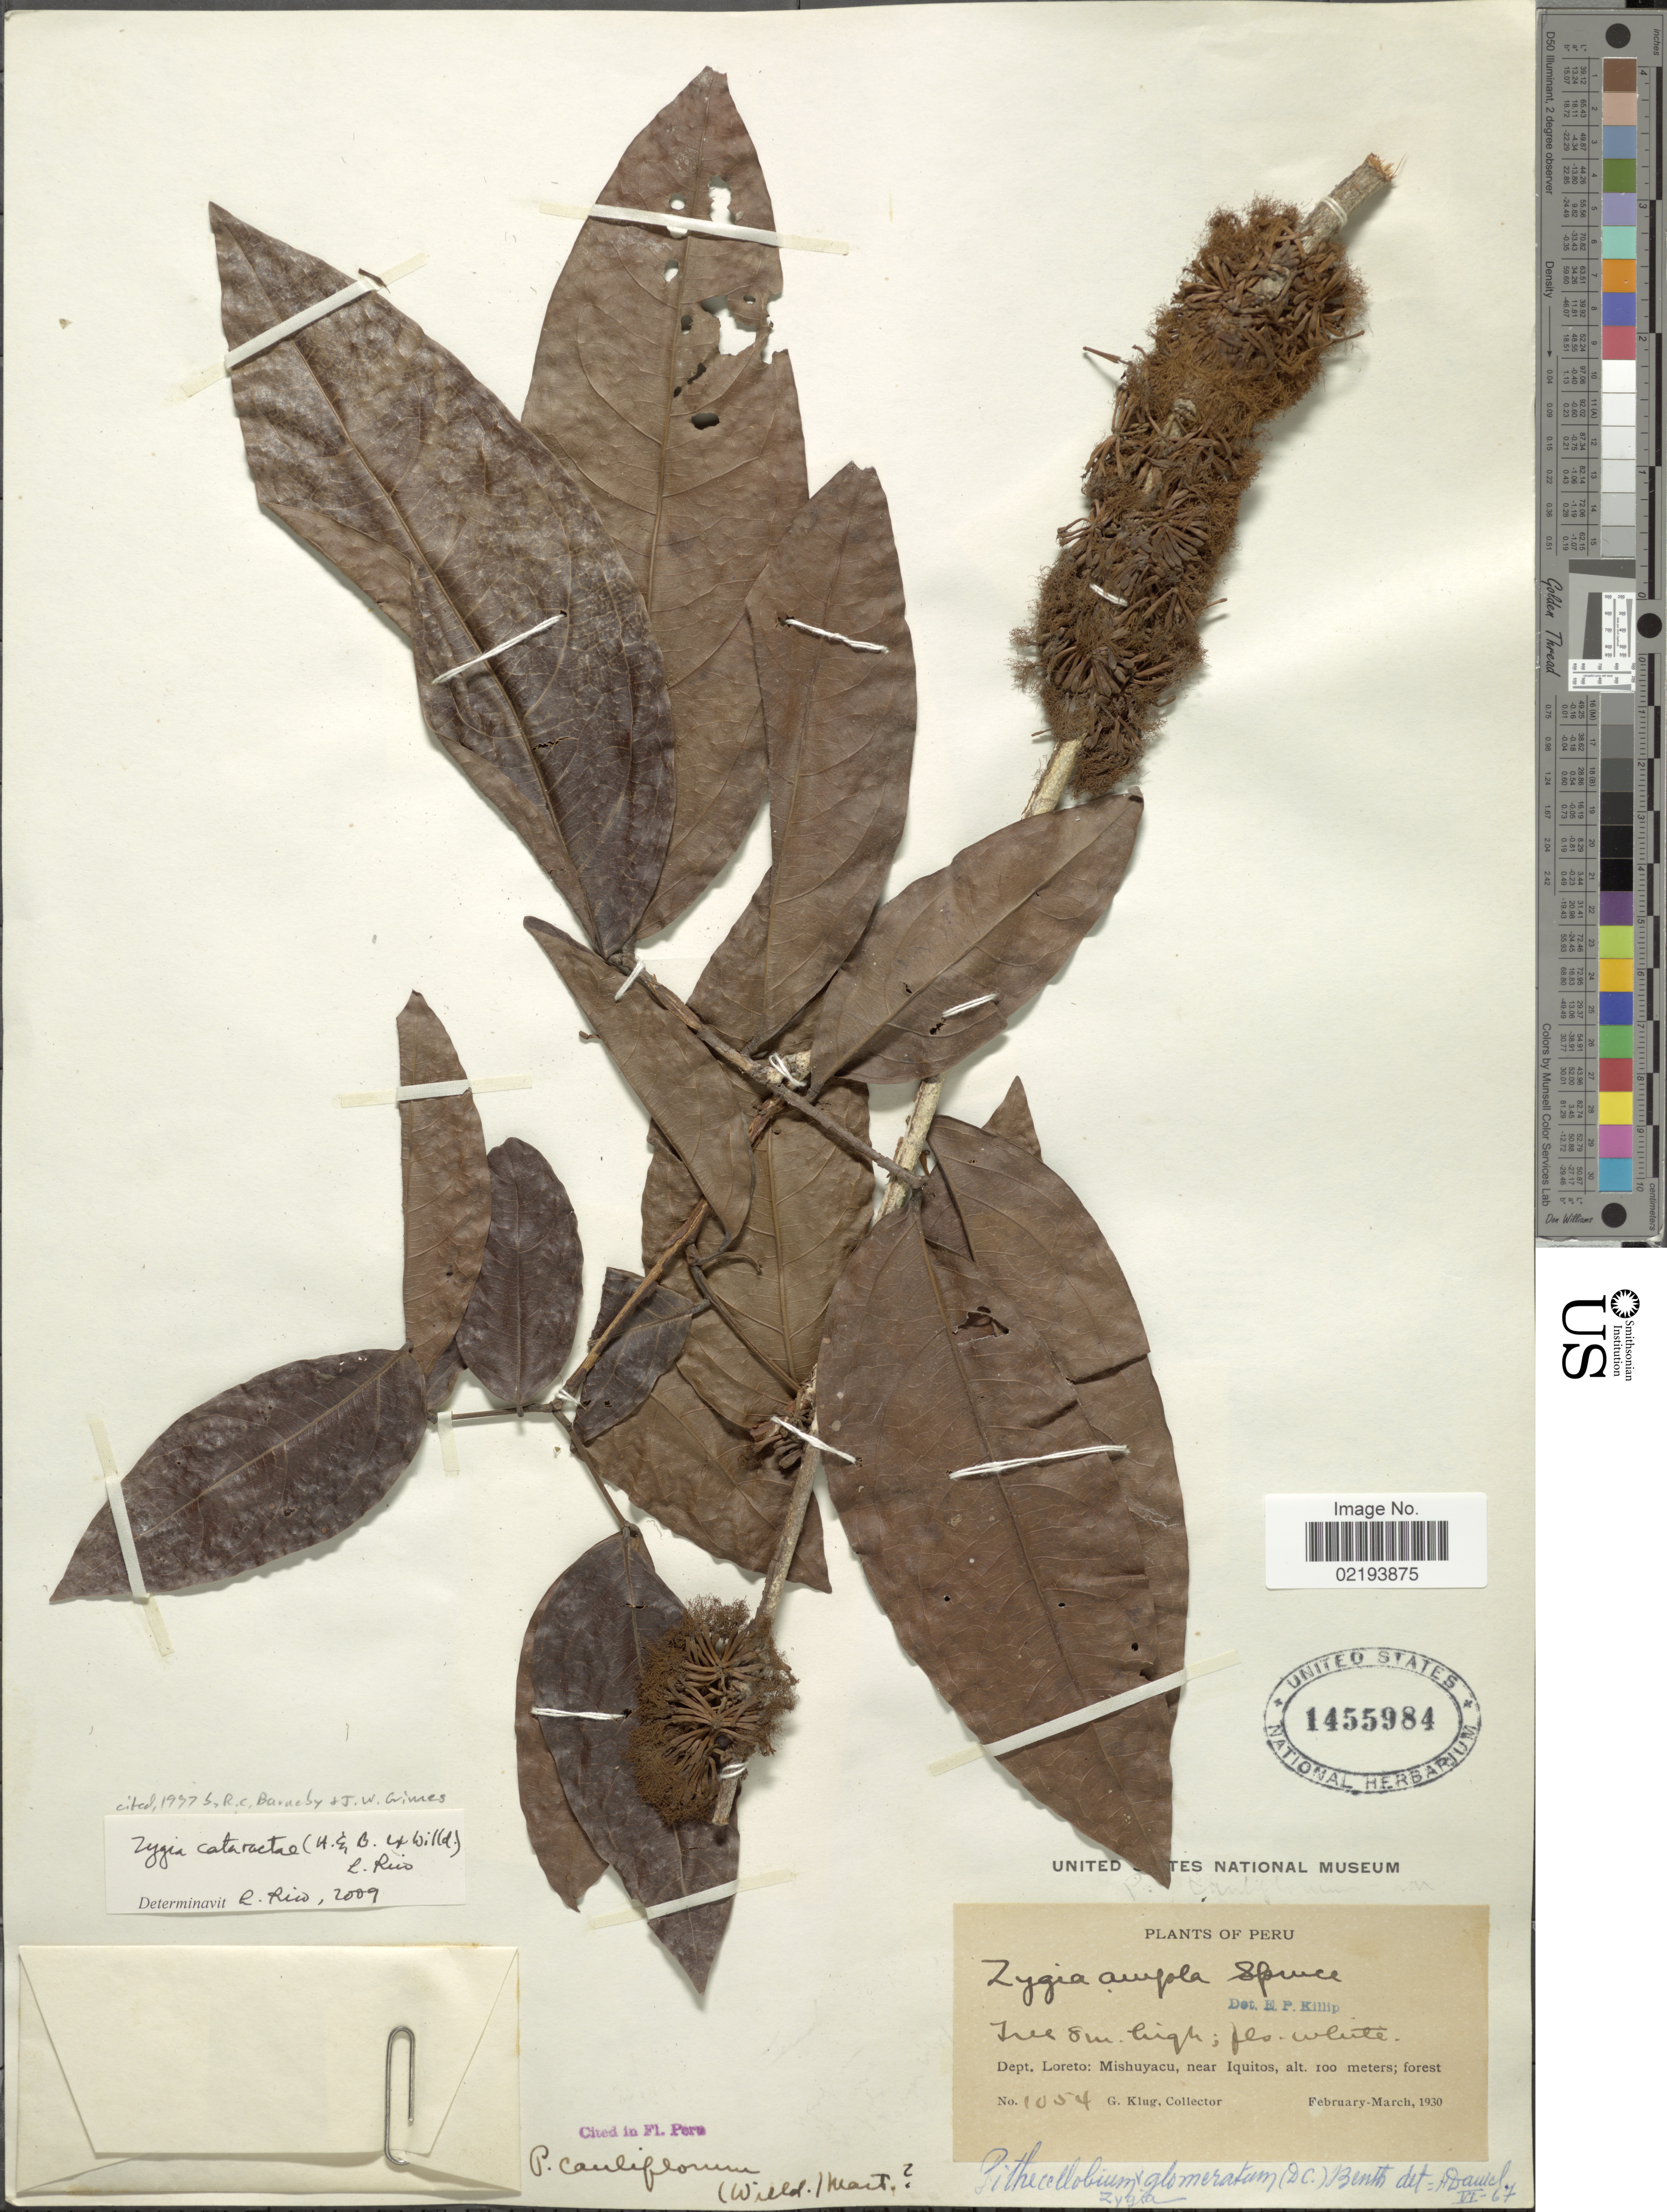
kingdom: Plantae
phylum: Tracheophyta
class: Magnoliopsida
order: Fabales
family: Fabaceae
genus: Zygia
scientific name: Zygia cataractae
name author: (Kunth) L. Rico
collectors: G. Klug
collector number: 1054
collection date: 1930-02/1930-03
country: Peru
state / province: Loreto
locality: Dept. Loreto: Mishuyacu, near Iquitos; forest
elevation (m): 100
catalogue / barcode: US 1455984